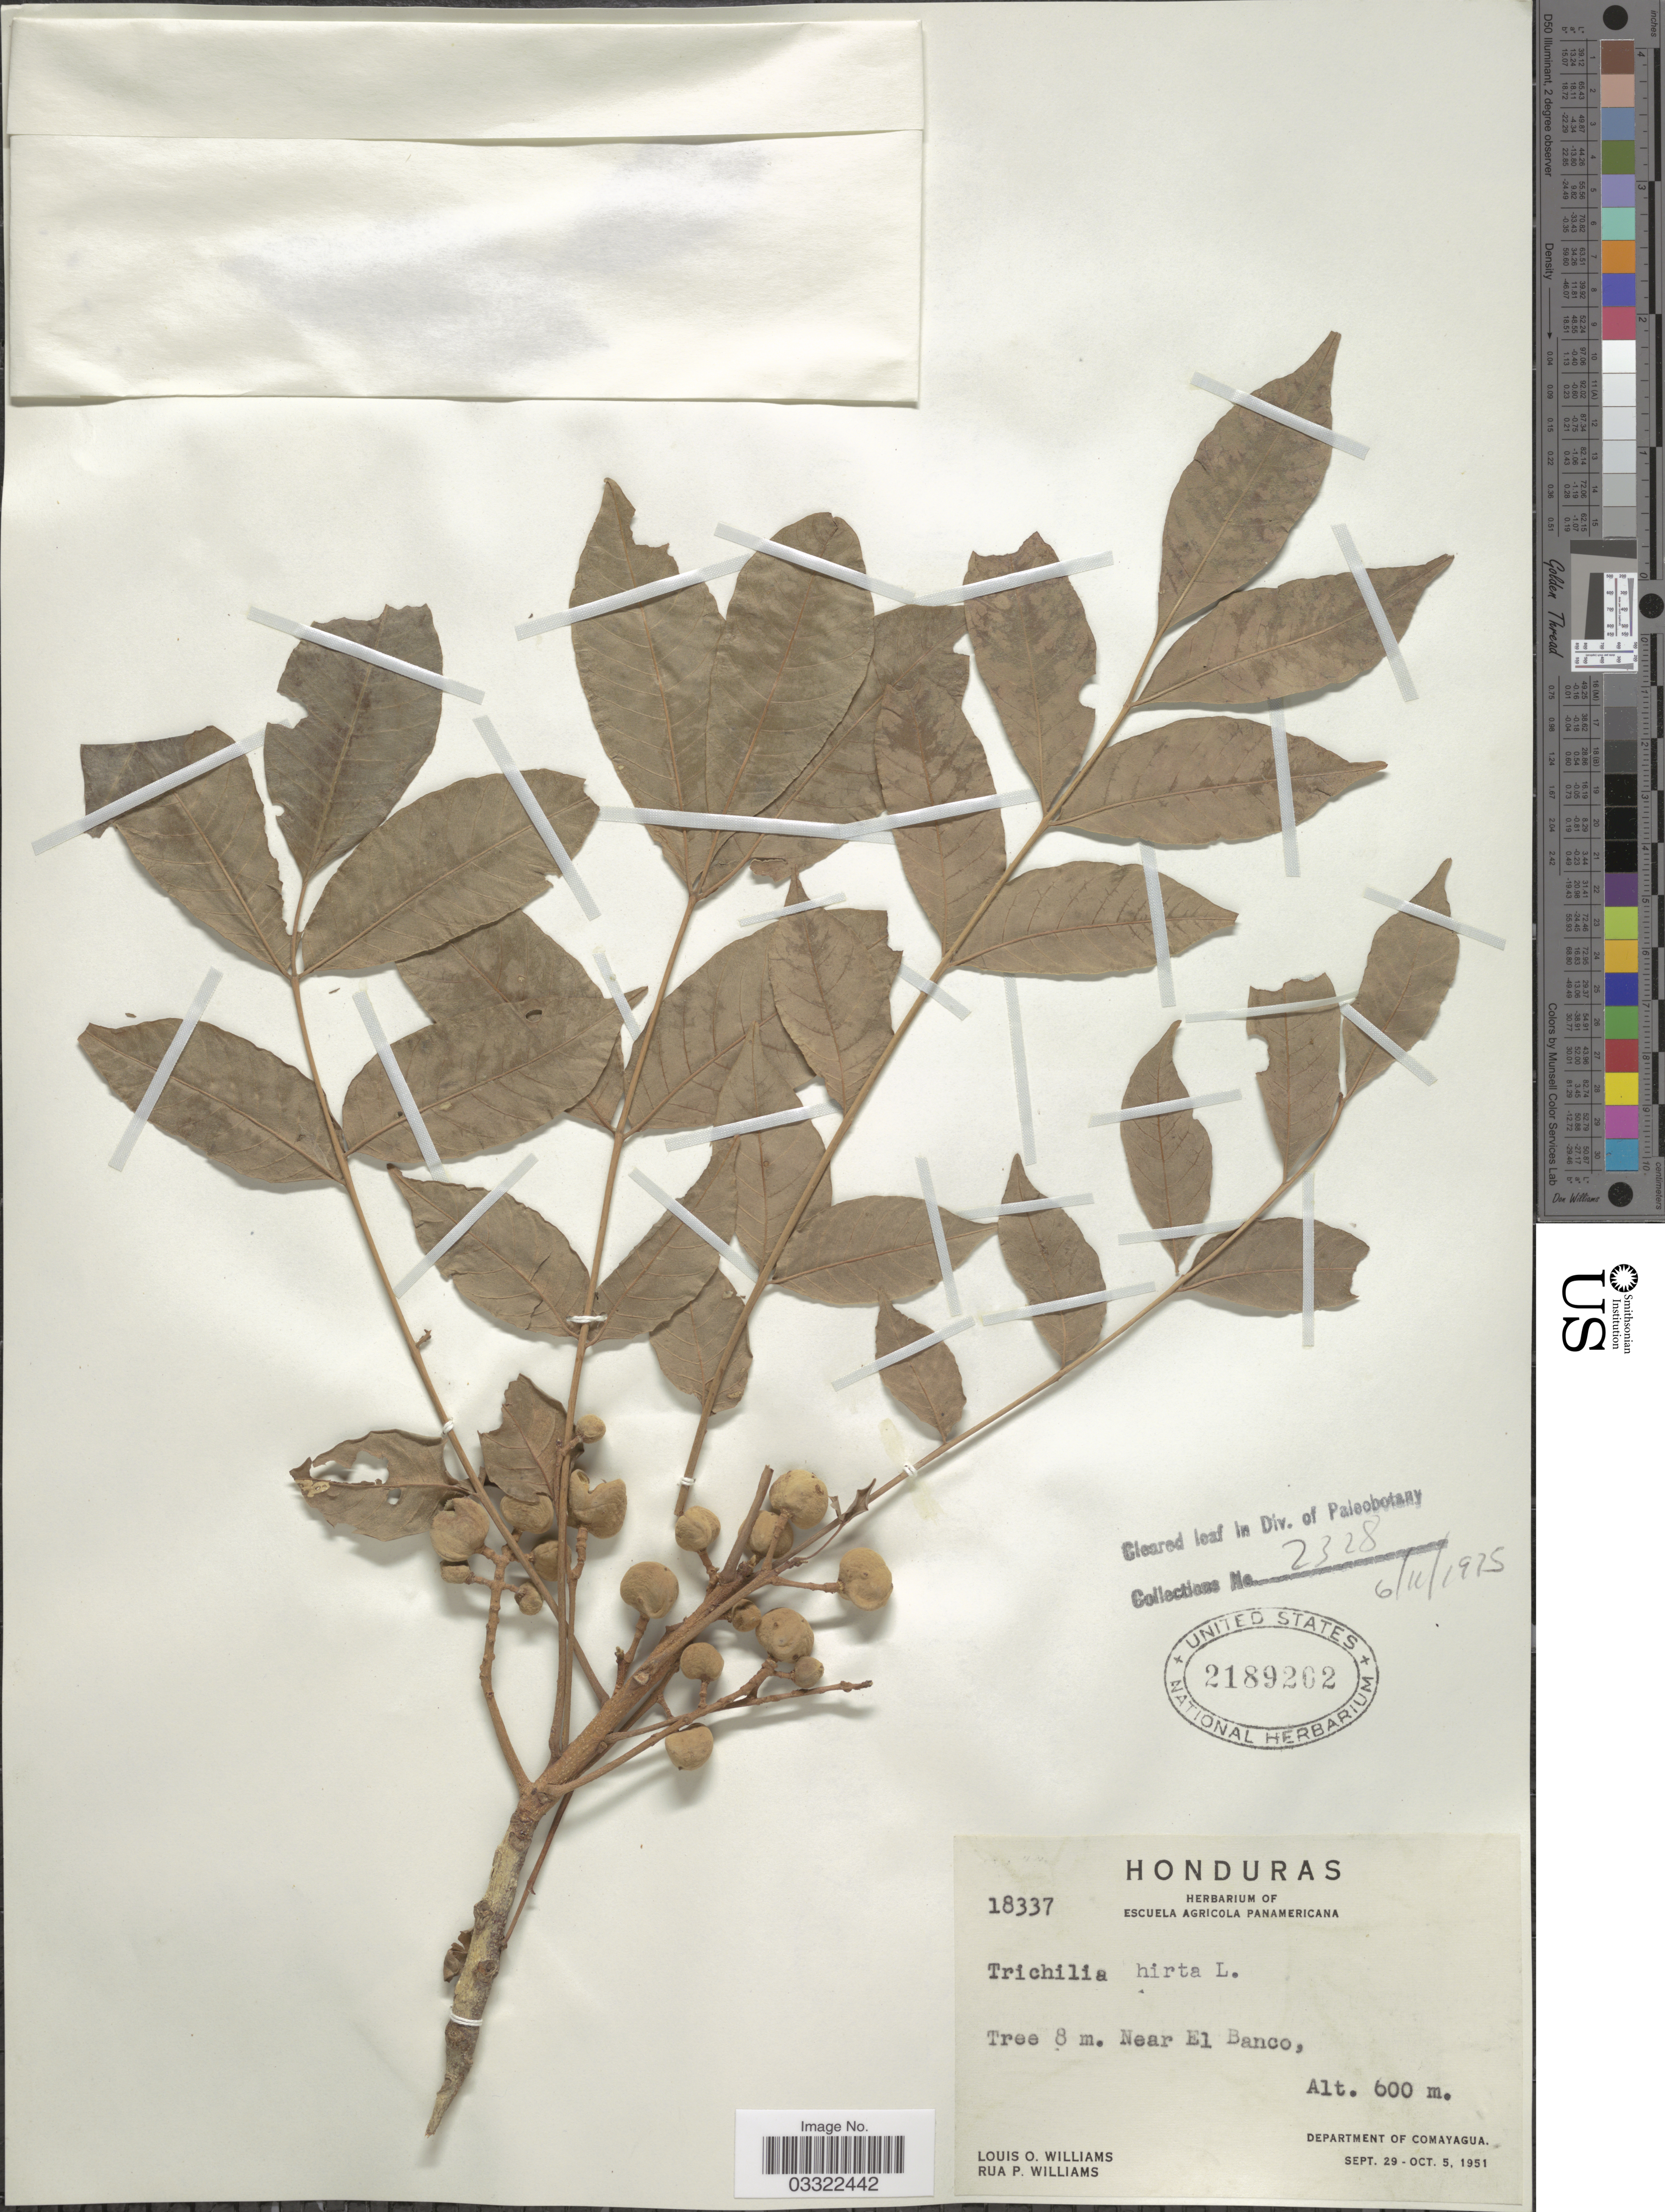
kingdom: Plantae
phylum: Tracheophyta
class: Magnoliopsida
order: Sapindales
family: Meliaceae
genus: Trichilia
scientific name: Trichilia hirta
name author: L.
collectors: L. O. Williams & R. P. Williams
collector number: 18337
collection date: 1951-09-29/1951-10-05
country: Honduras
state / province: Comayagua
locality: Near El Banco. Department of Comayagua.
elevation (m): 600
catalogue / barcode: US 2189202